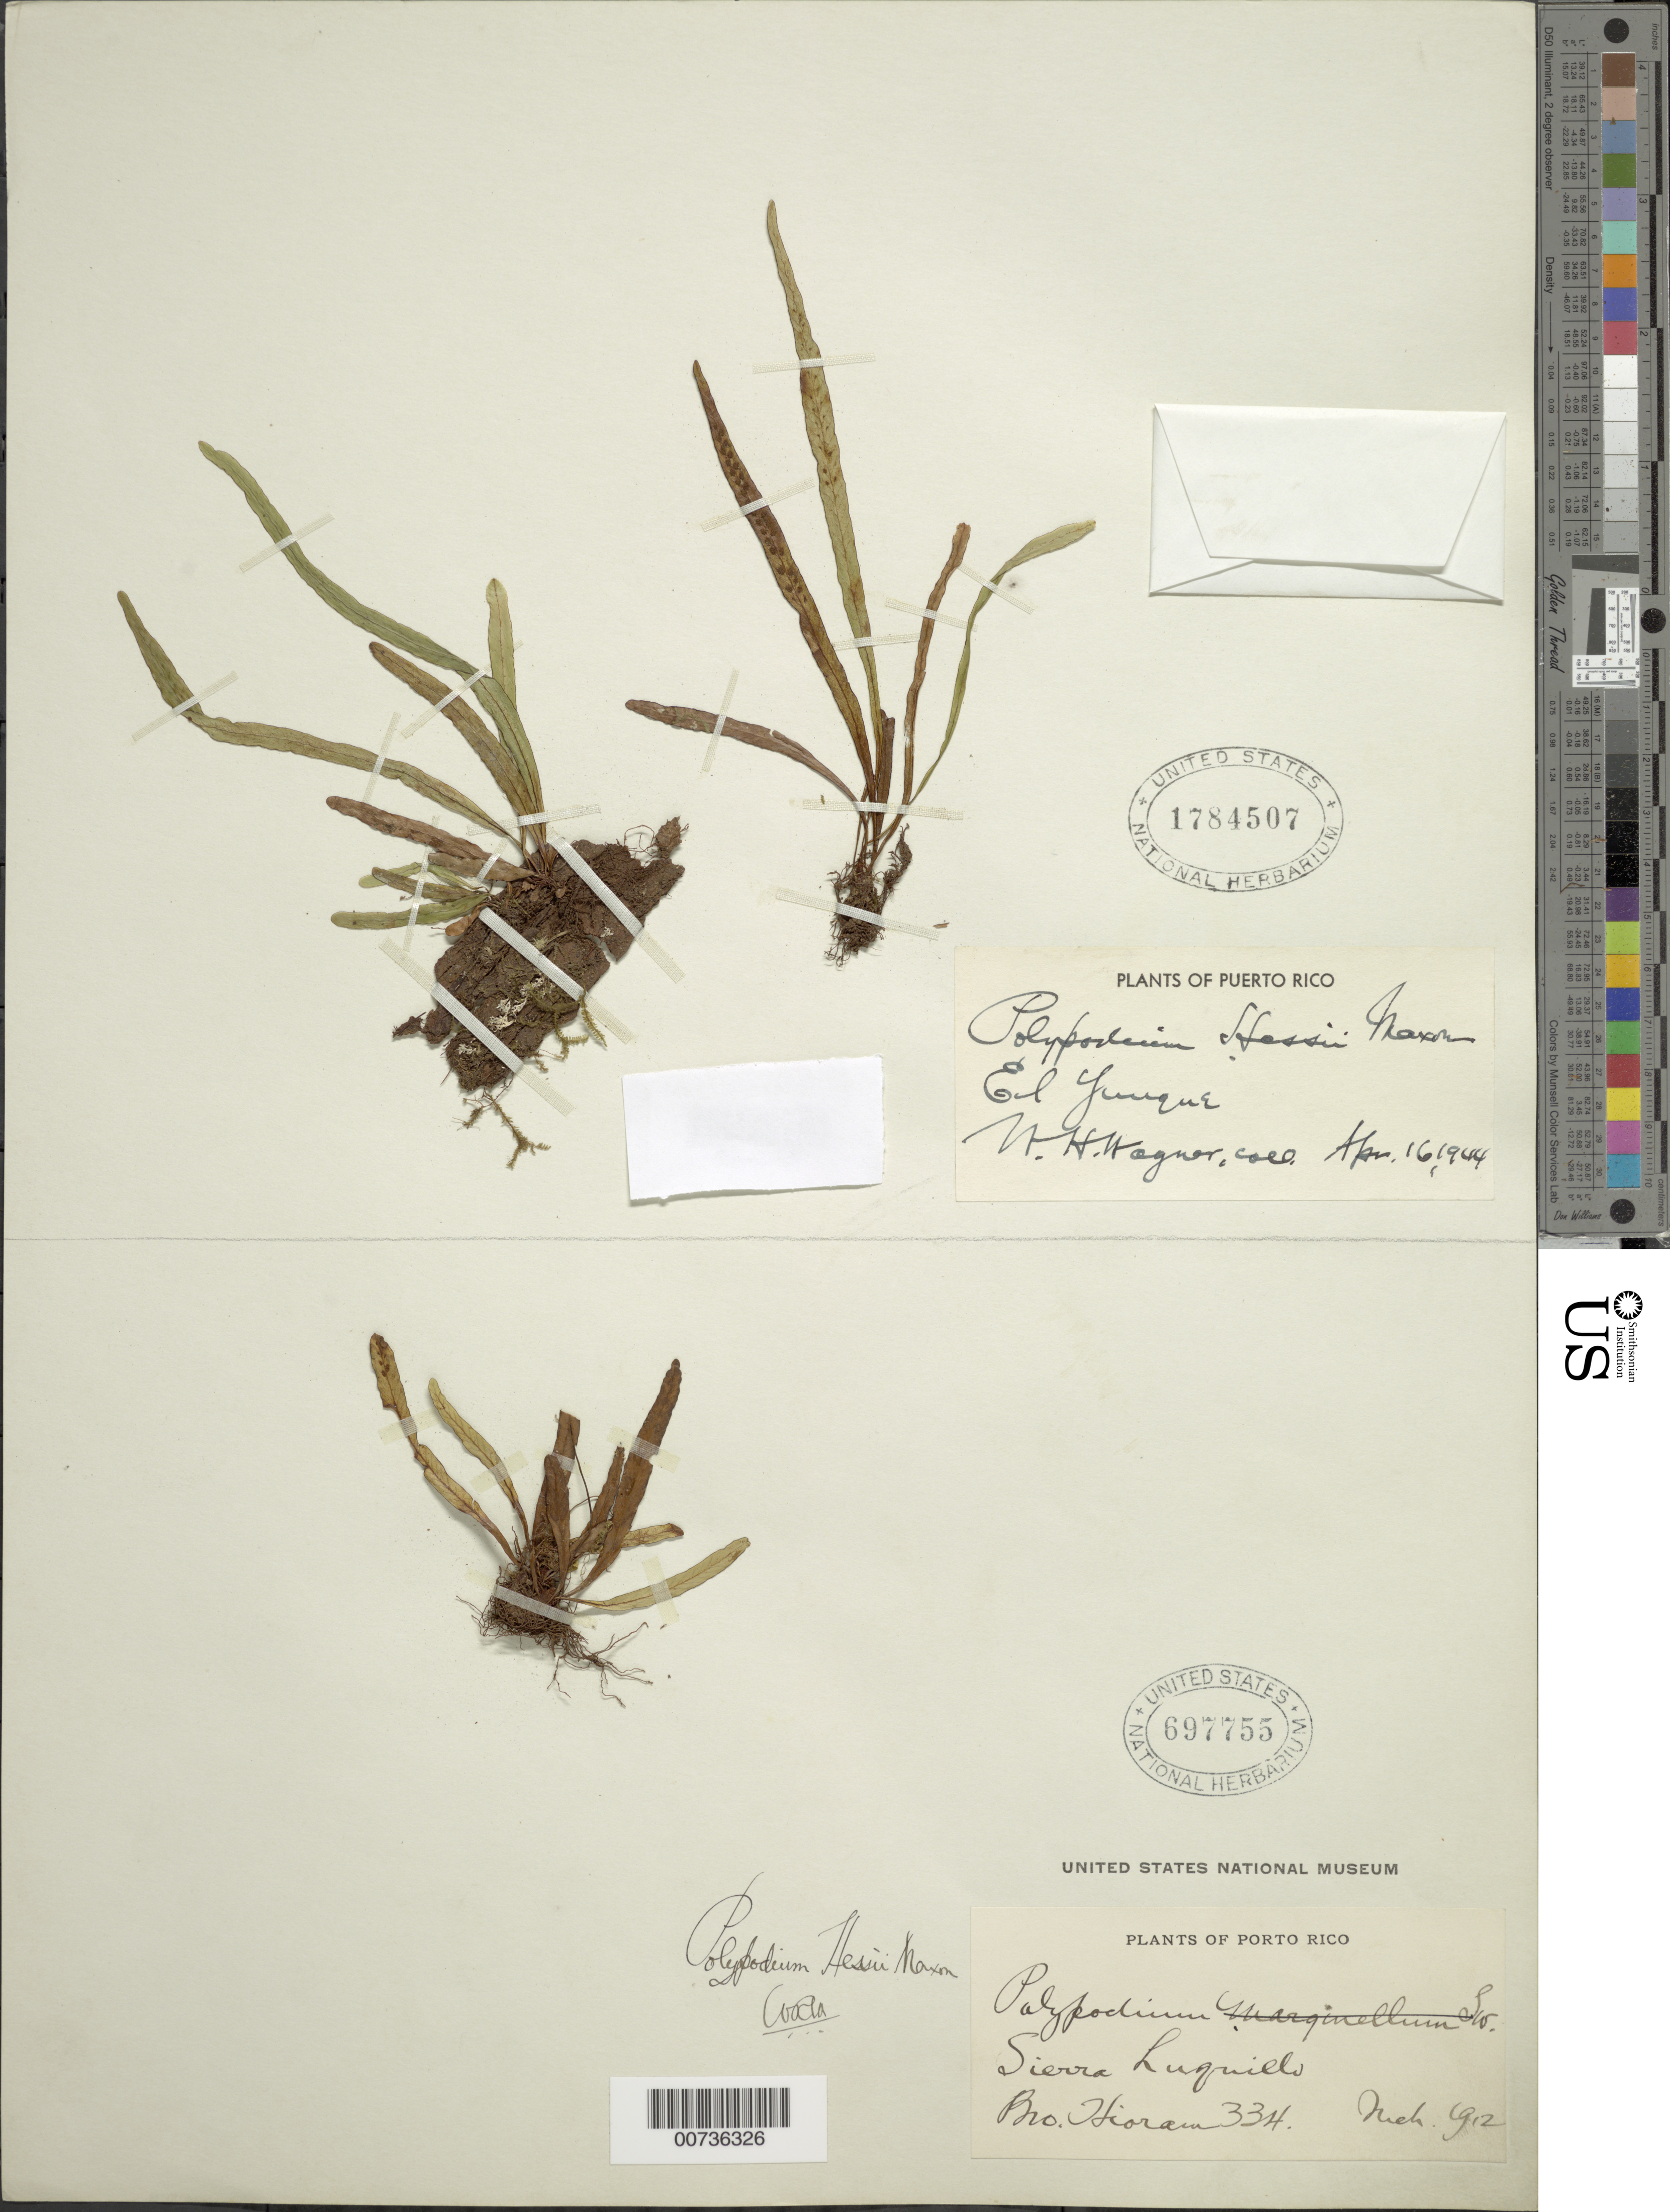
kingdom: Plantae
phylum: Tracheophyta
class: Polypodiopsida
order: Polypodiales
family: Polypodiaceae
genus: Grammitis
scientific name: Grammitis limbata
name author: Fée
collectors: Bro. Hioram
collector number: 334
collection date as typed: Mar 1912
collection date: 1912-03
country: Puerto Rico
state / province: Luquillo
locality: Sierra Luquillo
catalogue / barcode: US 697755